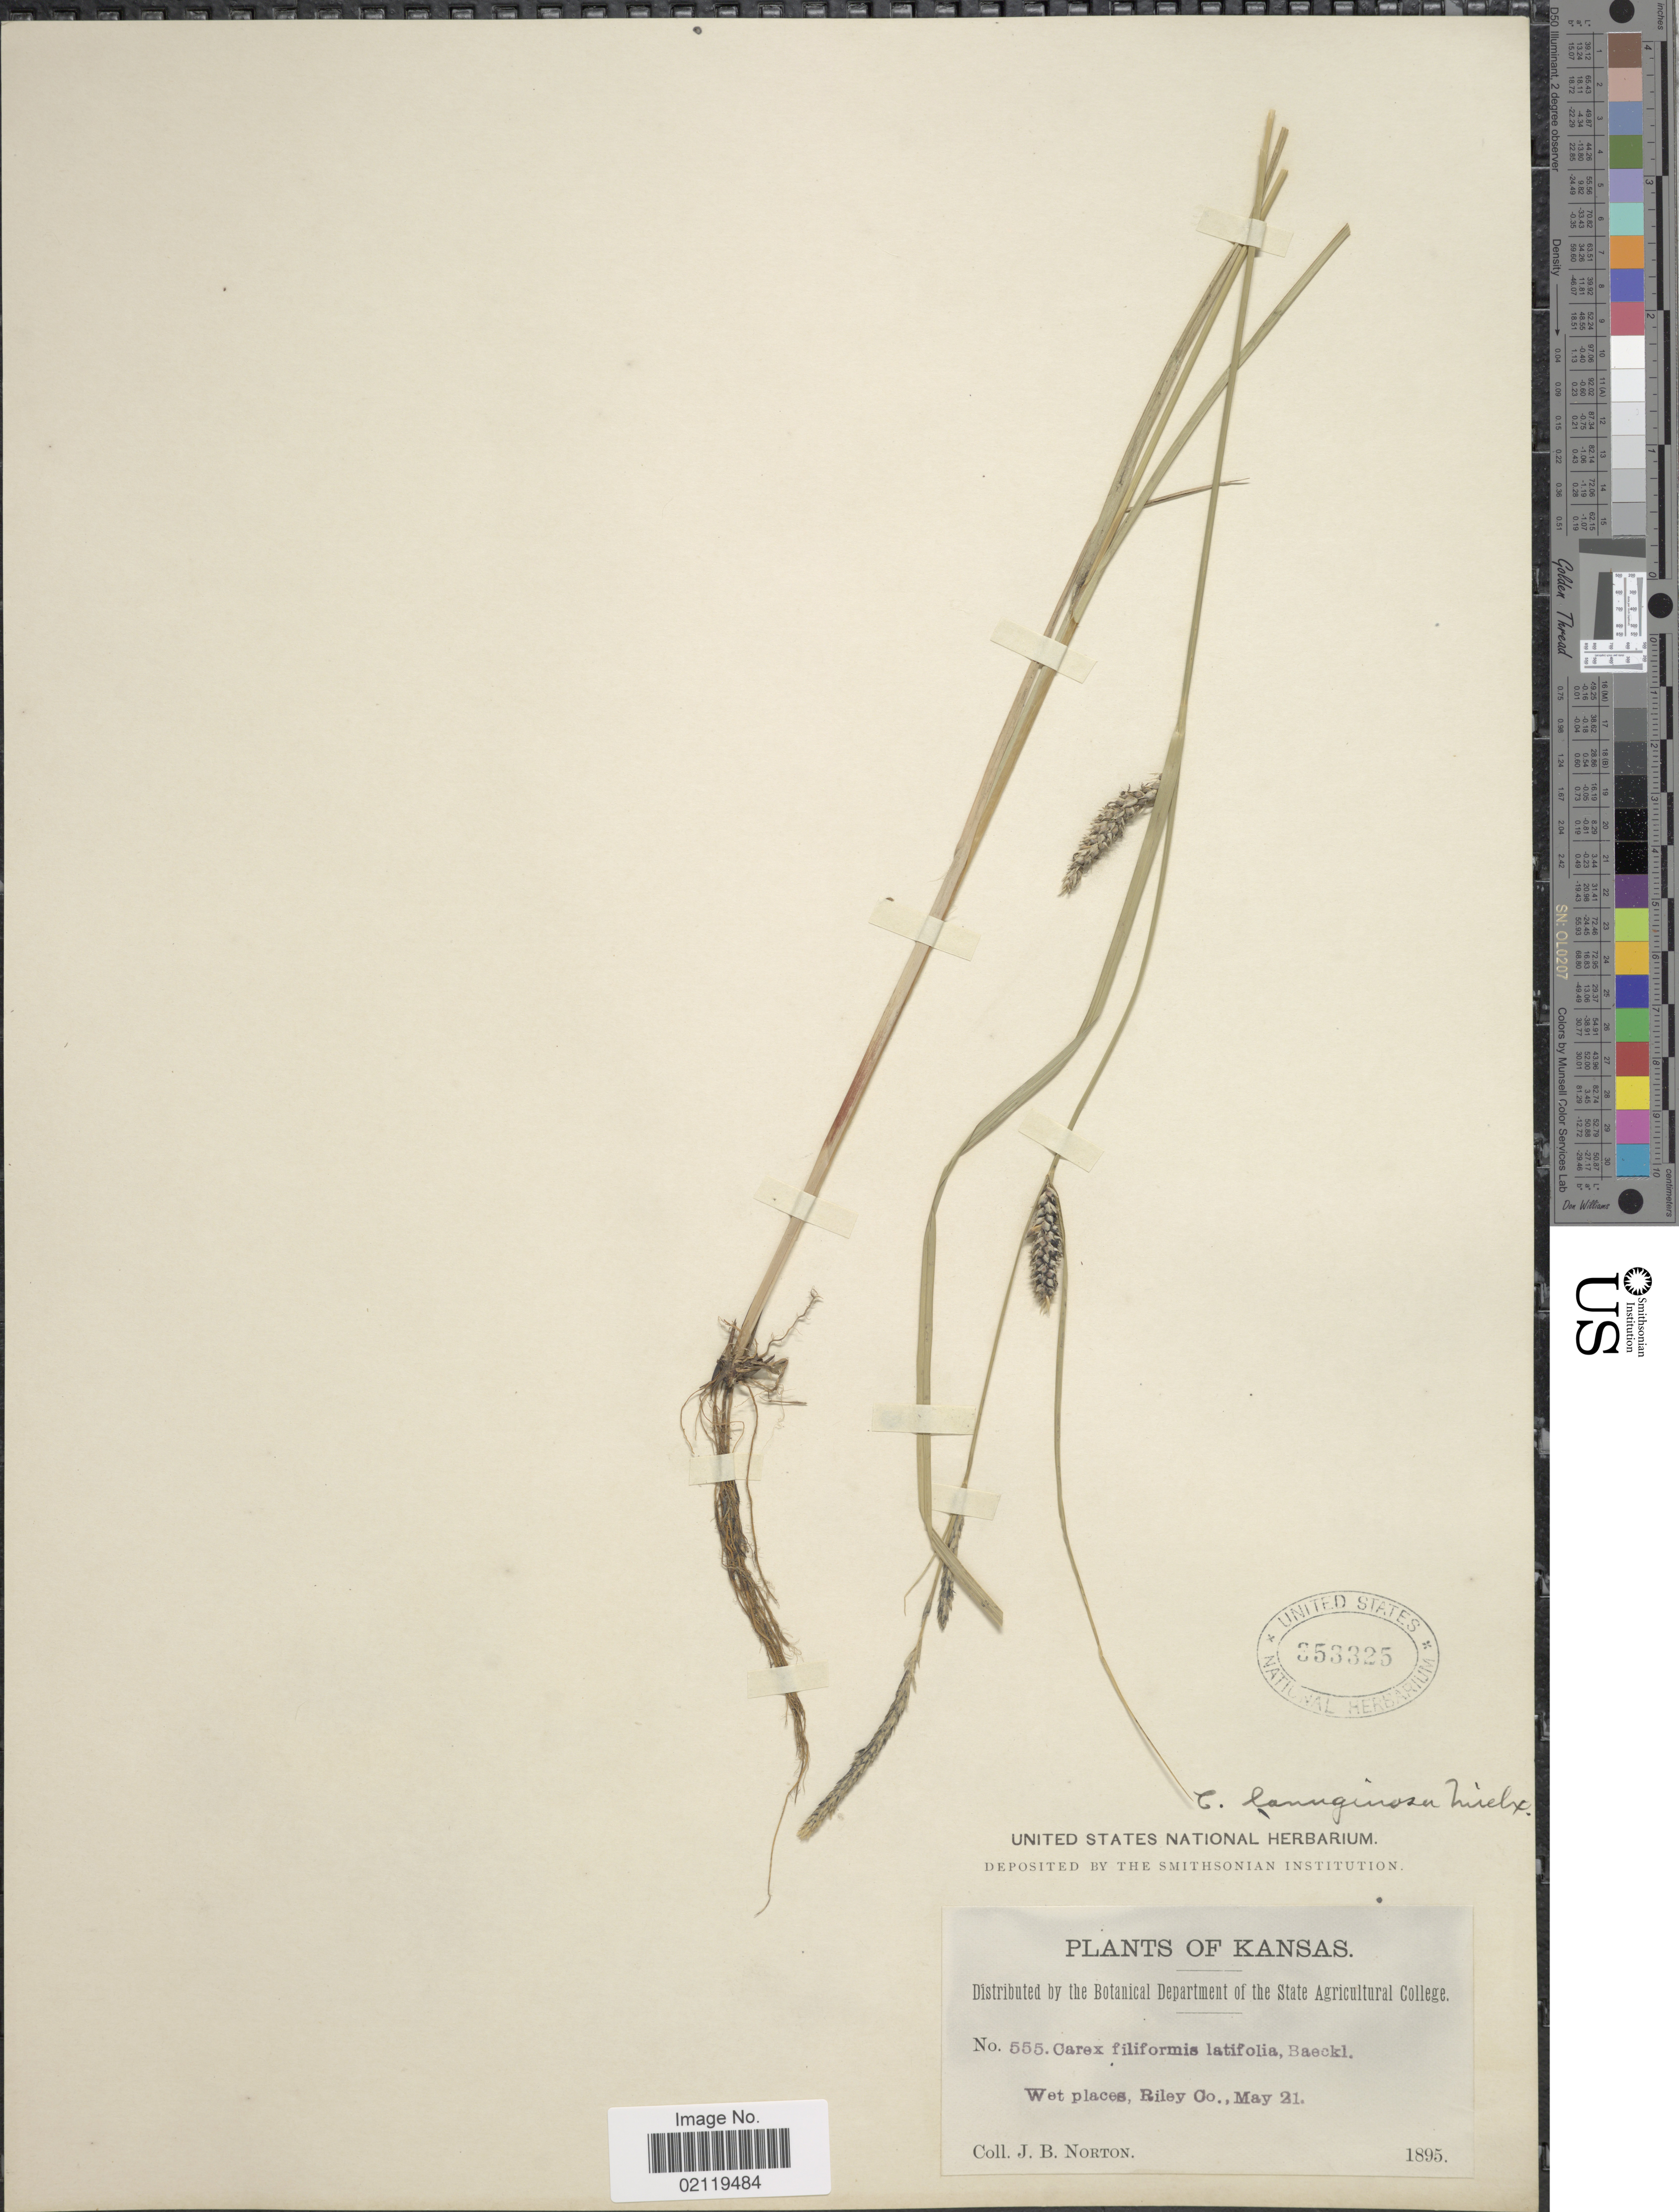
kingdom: Plantae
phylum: Tracheophyta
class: Liliopsida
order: Poales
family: Cyperaceae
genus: Carex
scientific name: Carex pellita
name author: Muhl. ex Willd.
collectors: J. B. Norton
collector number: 555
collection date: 1895-05-21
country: United States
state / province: Kansas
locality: Wet places, Riley Co,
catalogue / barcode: US 353325